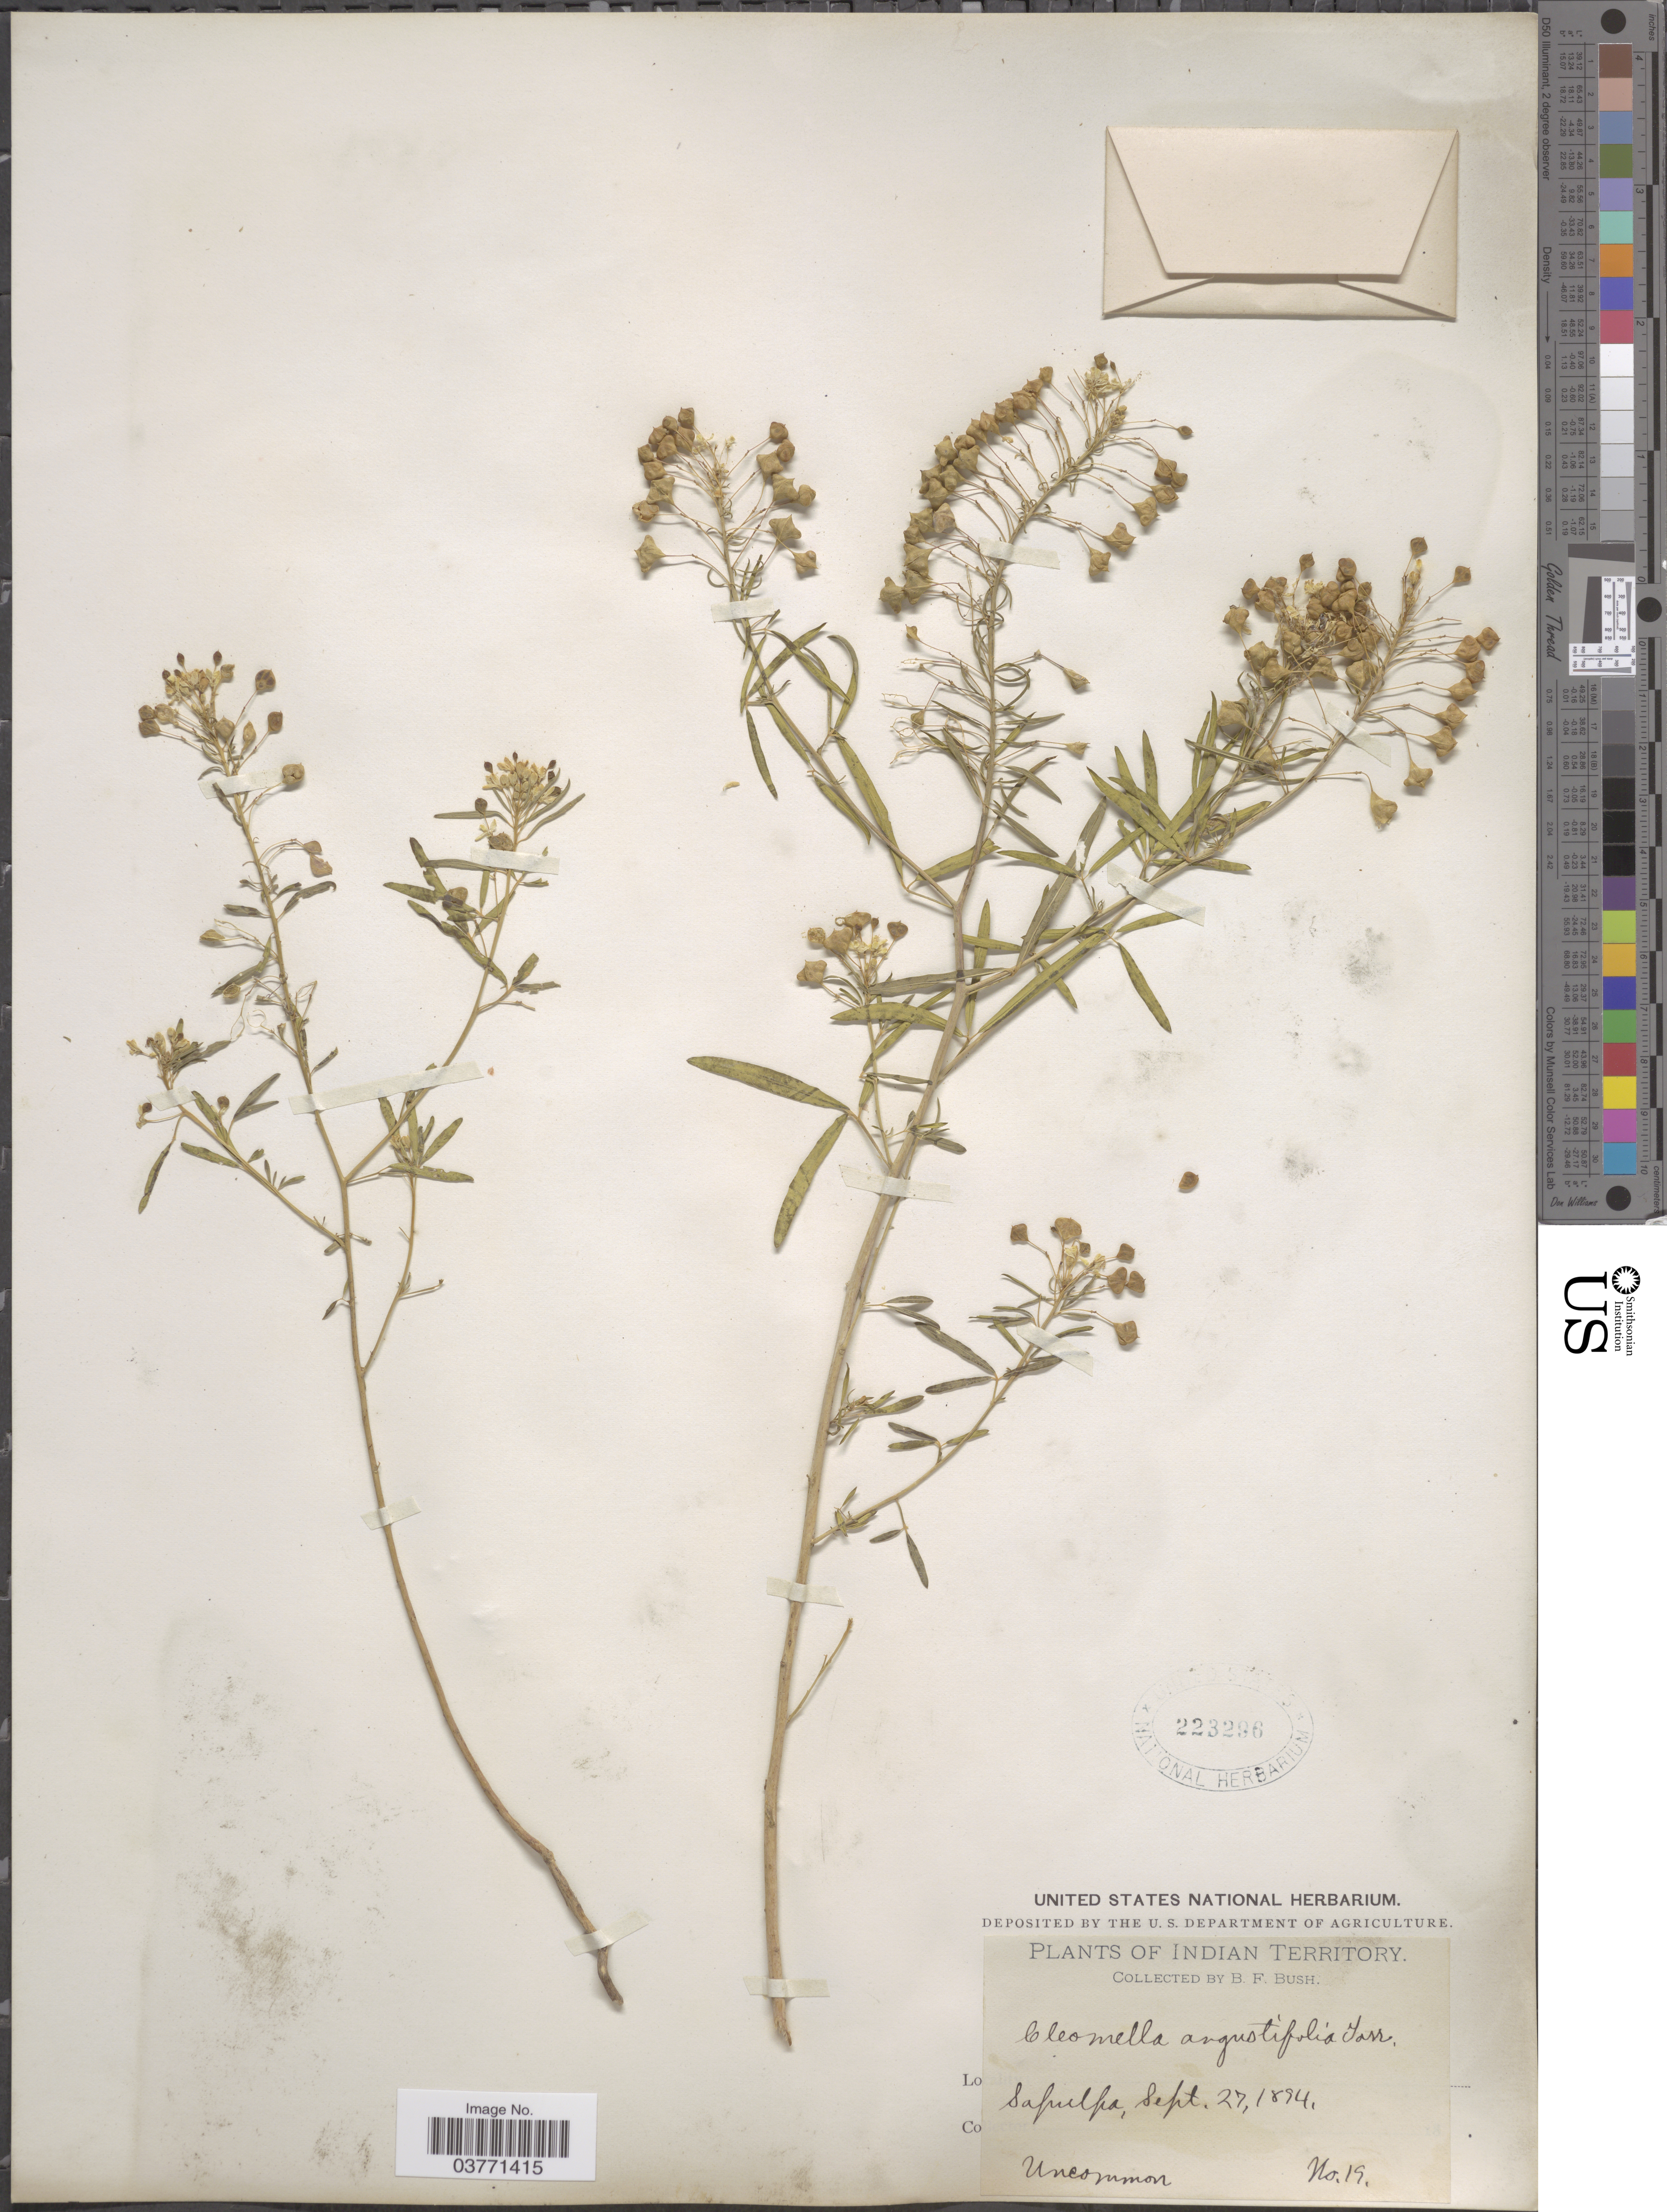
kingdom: Plantae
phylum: Tracheophyta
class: Magnoliopsida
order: Brassicales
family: Cleomaceae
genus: Cleomella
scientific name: Cleomella angustifolia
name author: Torr.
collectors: B. F. Bush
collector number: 19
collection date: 1894-09-27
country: United States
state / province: Oklahoma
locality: Indian Territory. Sapulpa.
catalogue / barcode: US 223296